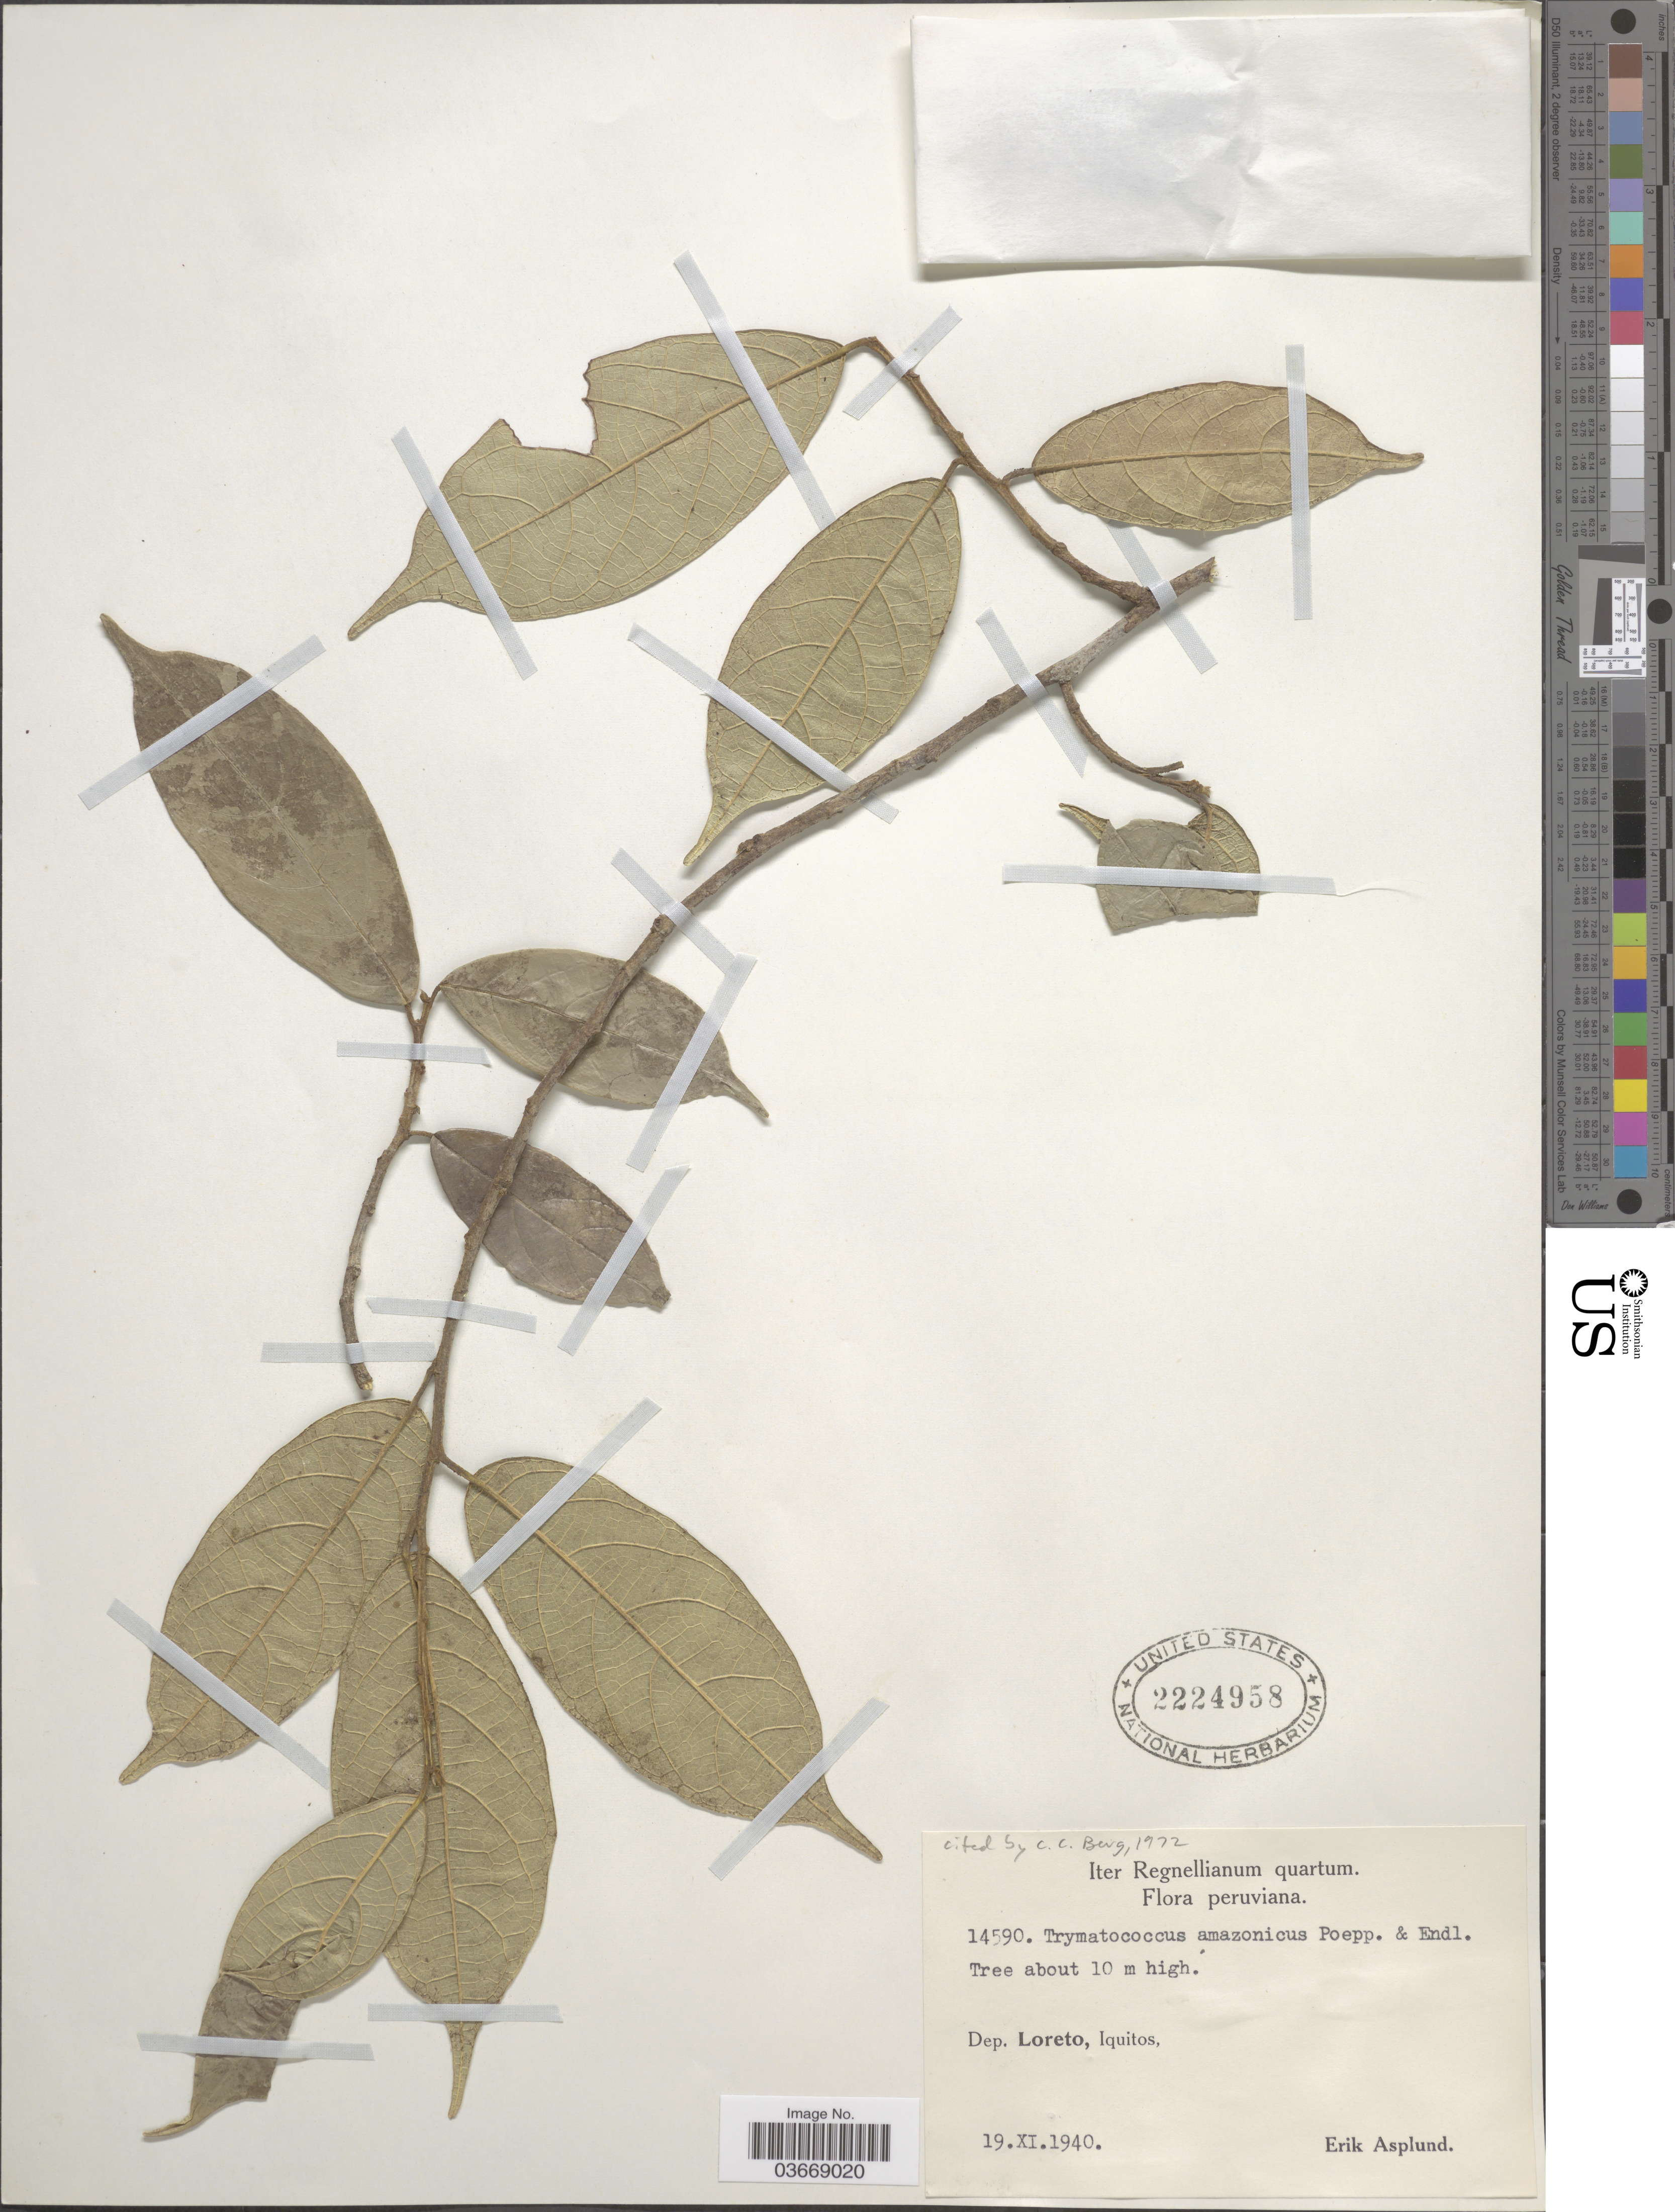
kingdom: Plantae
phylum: Tracheophyta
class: Magnoliopsida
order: Rosales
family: Moraceae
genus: Brosimum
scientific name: Brosimum amazonicum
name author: (Poepp. & Endl.) E. M. Gardner & Zerega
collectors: E. Asplund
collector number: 14590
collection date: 1940-11-19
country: Peru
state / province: Loreto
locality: Dep. Loreto, Iquitos.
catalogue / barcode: US 2224958